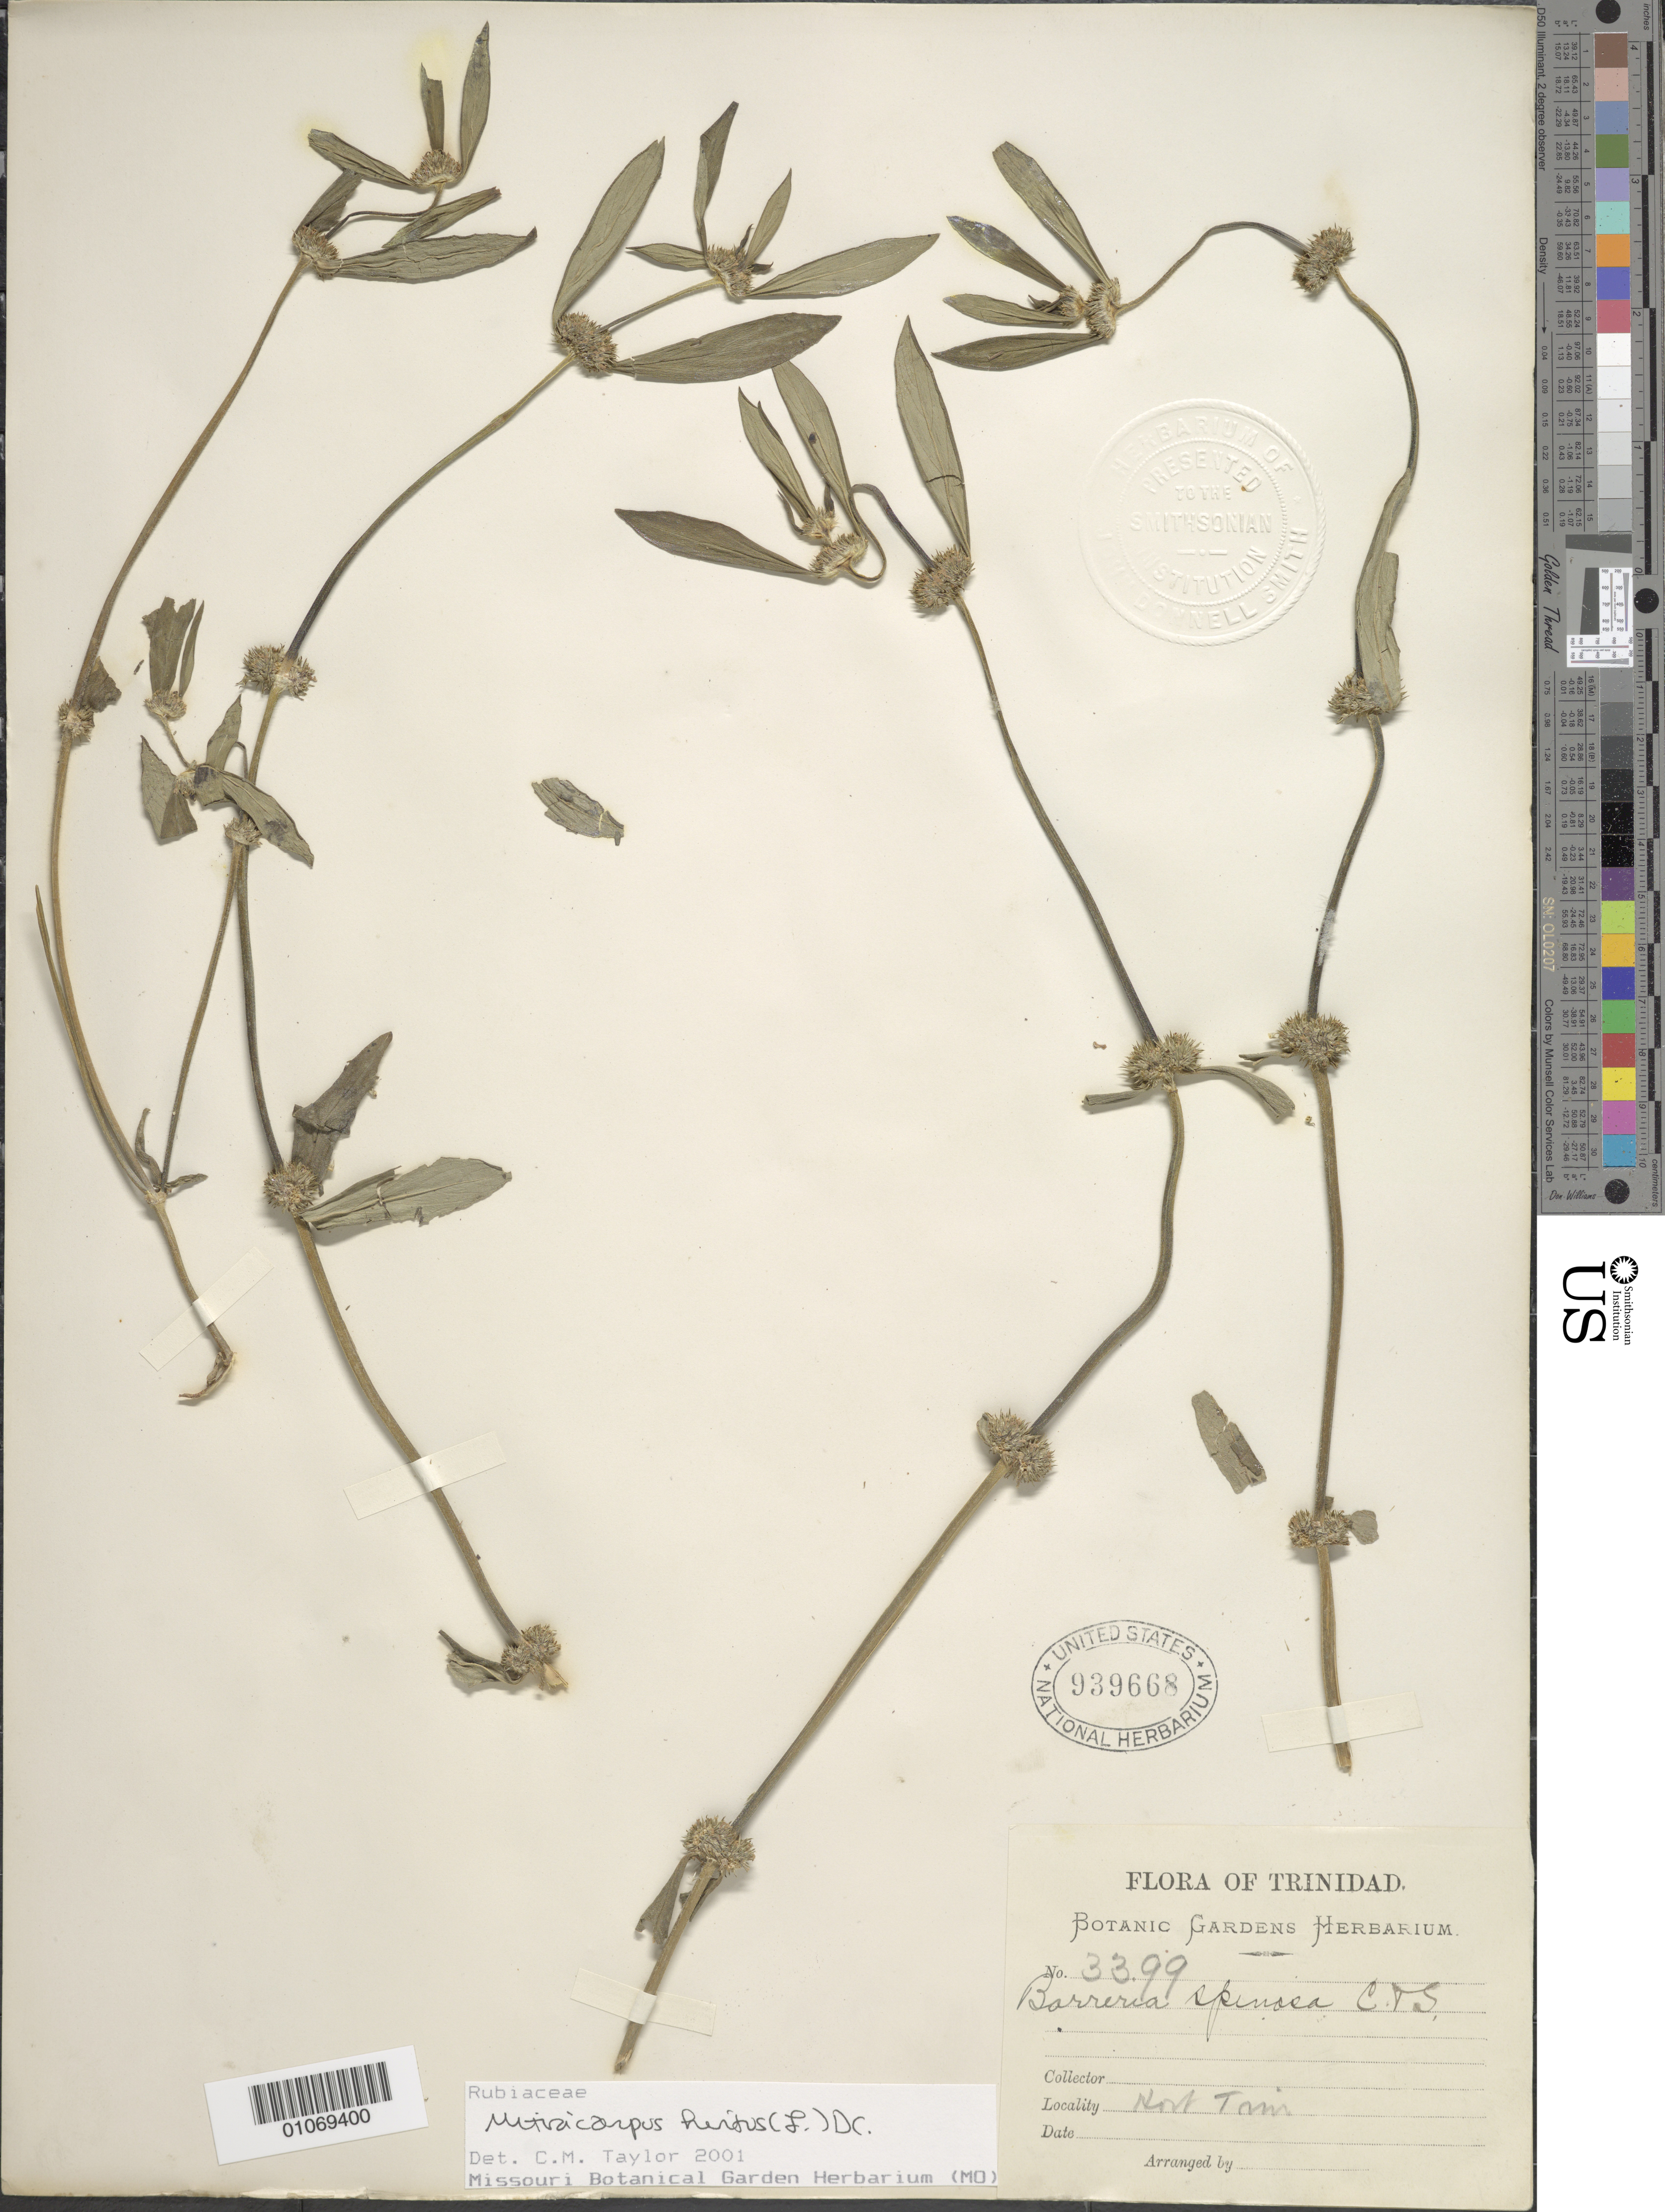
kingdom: Plantae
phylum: Tracheophyta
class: Magnoliopsida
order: Gentianales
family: Rubiaceae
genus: Mitracarpus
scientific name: Mitracarpus hirtus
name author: (L.) DC.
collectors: Botanic Gardens Herbarium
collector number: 3399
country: Trinidad and Tobago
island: Trinidad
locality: North Trinidad?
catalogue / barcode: US 939668